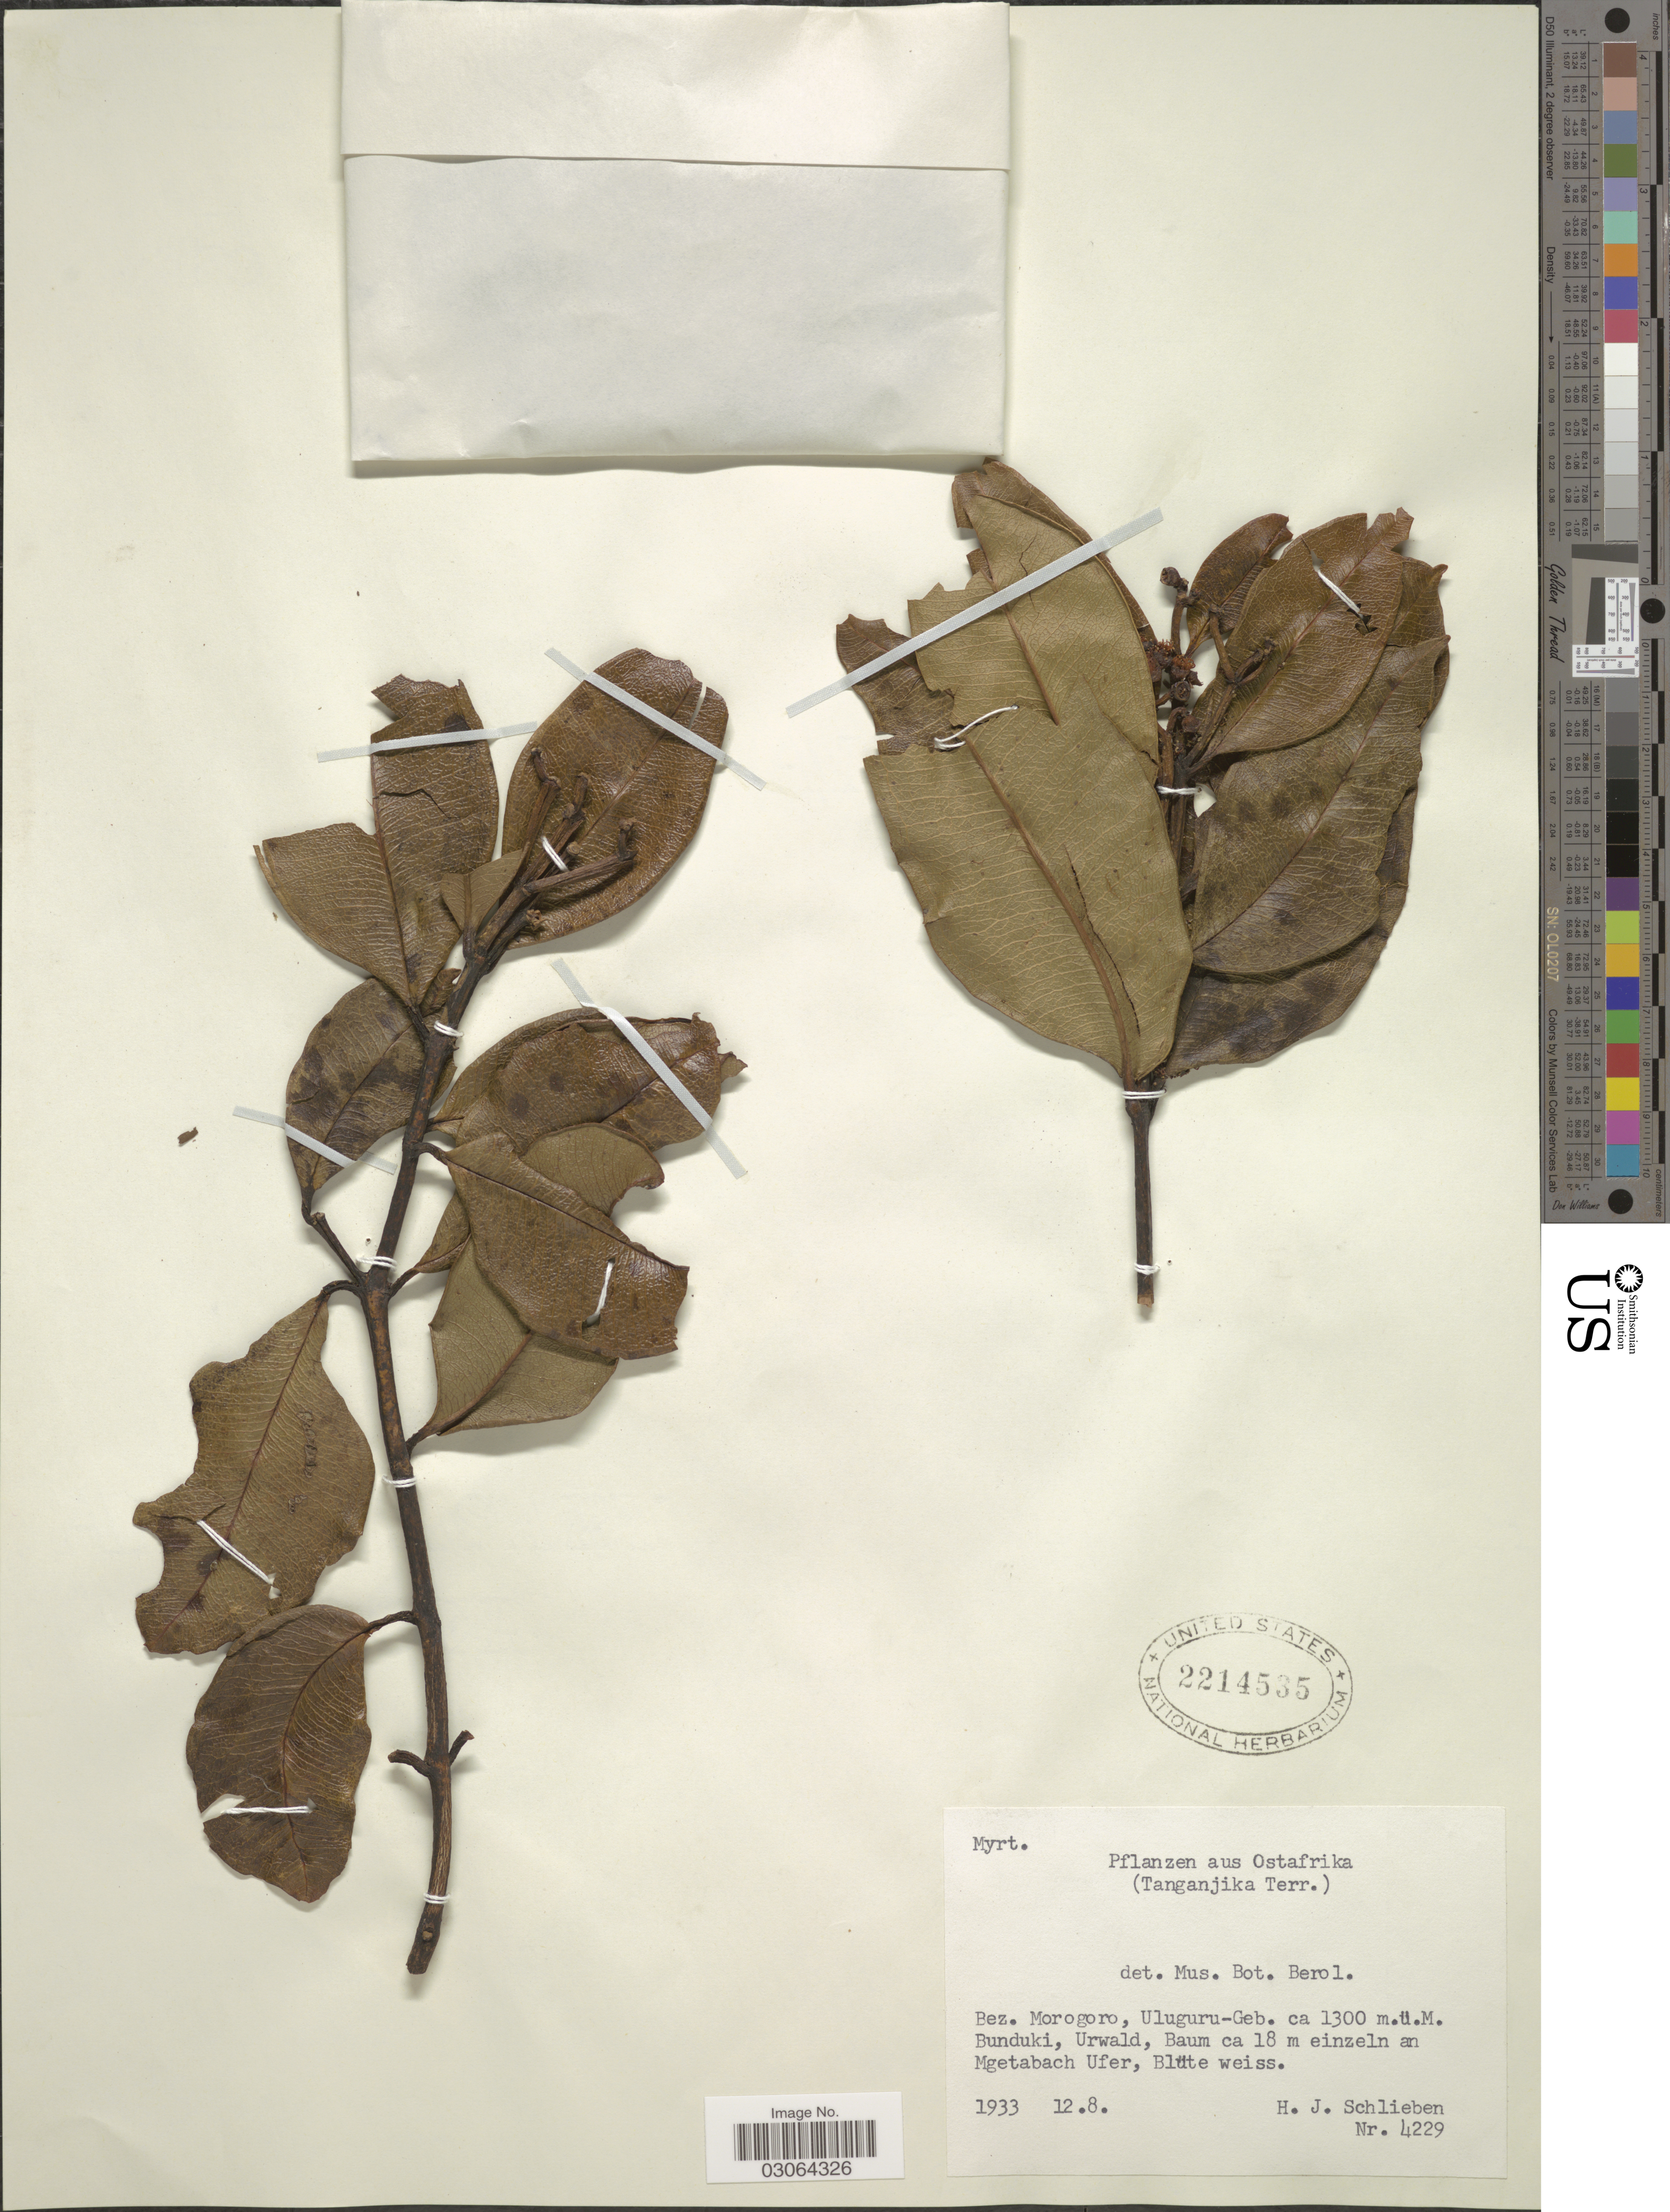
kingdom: Plantae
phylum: Tracheophyta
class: Magnoliopsida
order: Myrtales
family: Myrtaceae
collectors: H. J. Schlieben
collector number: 4229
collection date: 1933-08-12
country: Tanzania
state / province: Morogoro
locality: Pflanzen aus Ostafrika, Bez. Morogoro, Uluguru-Geb. Bunduki, Urwald.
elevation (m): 1300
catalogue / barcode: US 2214535